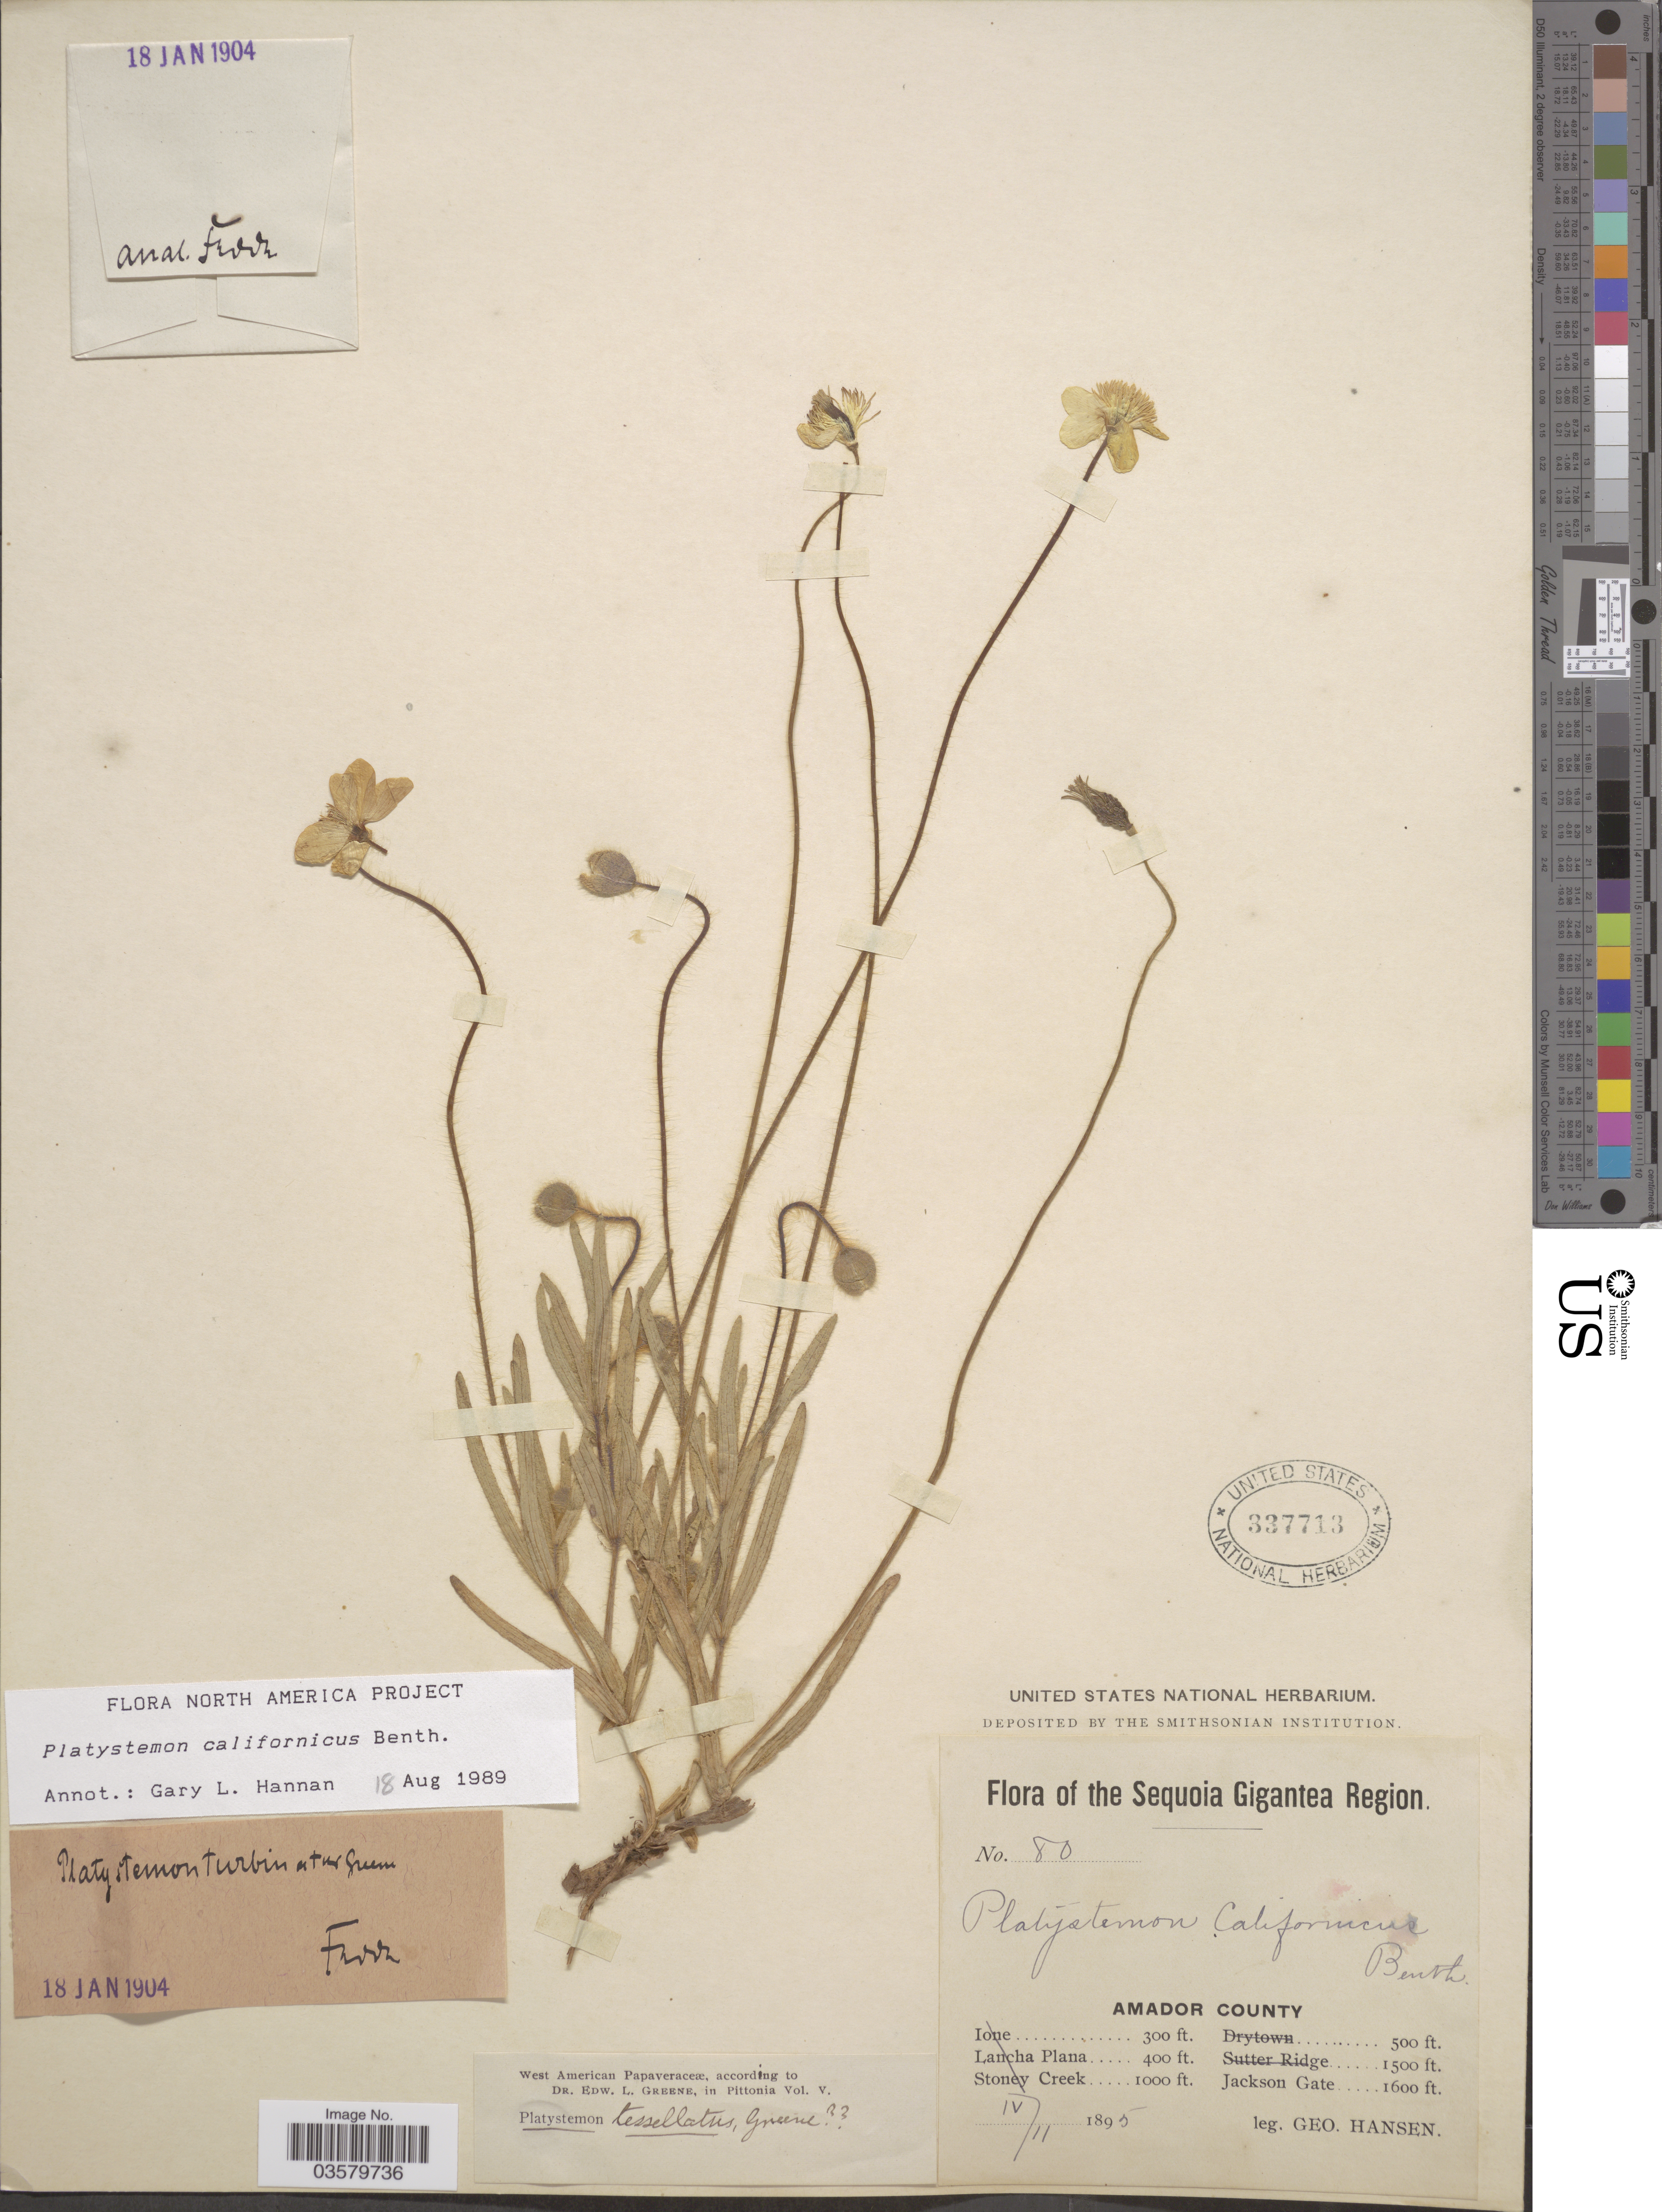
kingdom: Plantae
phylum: Tracheophyta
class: Magnoliopsida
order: Ranunculales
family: Papaveraceae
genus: Platystemon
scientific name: Platystemon californicus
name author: Benth.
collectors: G. Hansen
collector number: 80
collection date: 1895-04-11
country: United States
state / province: California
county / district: Amador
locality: Sequoia Gigantea Region. Amador County. Jackson Gate.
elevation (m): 488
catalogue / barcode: US 337713